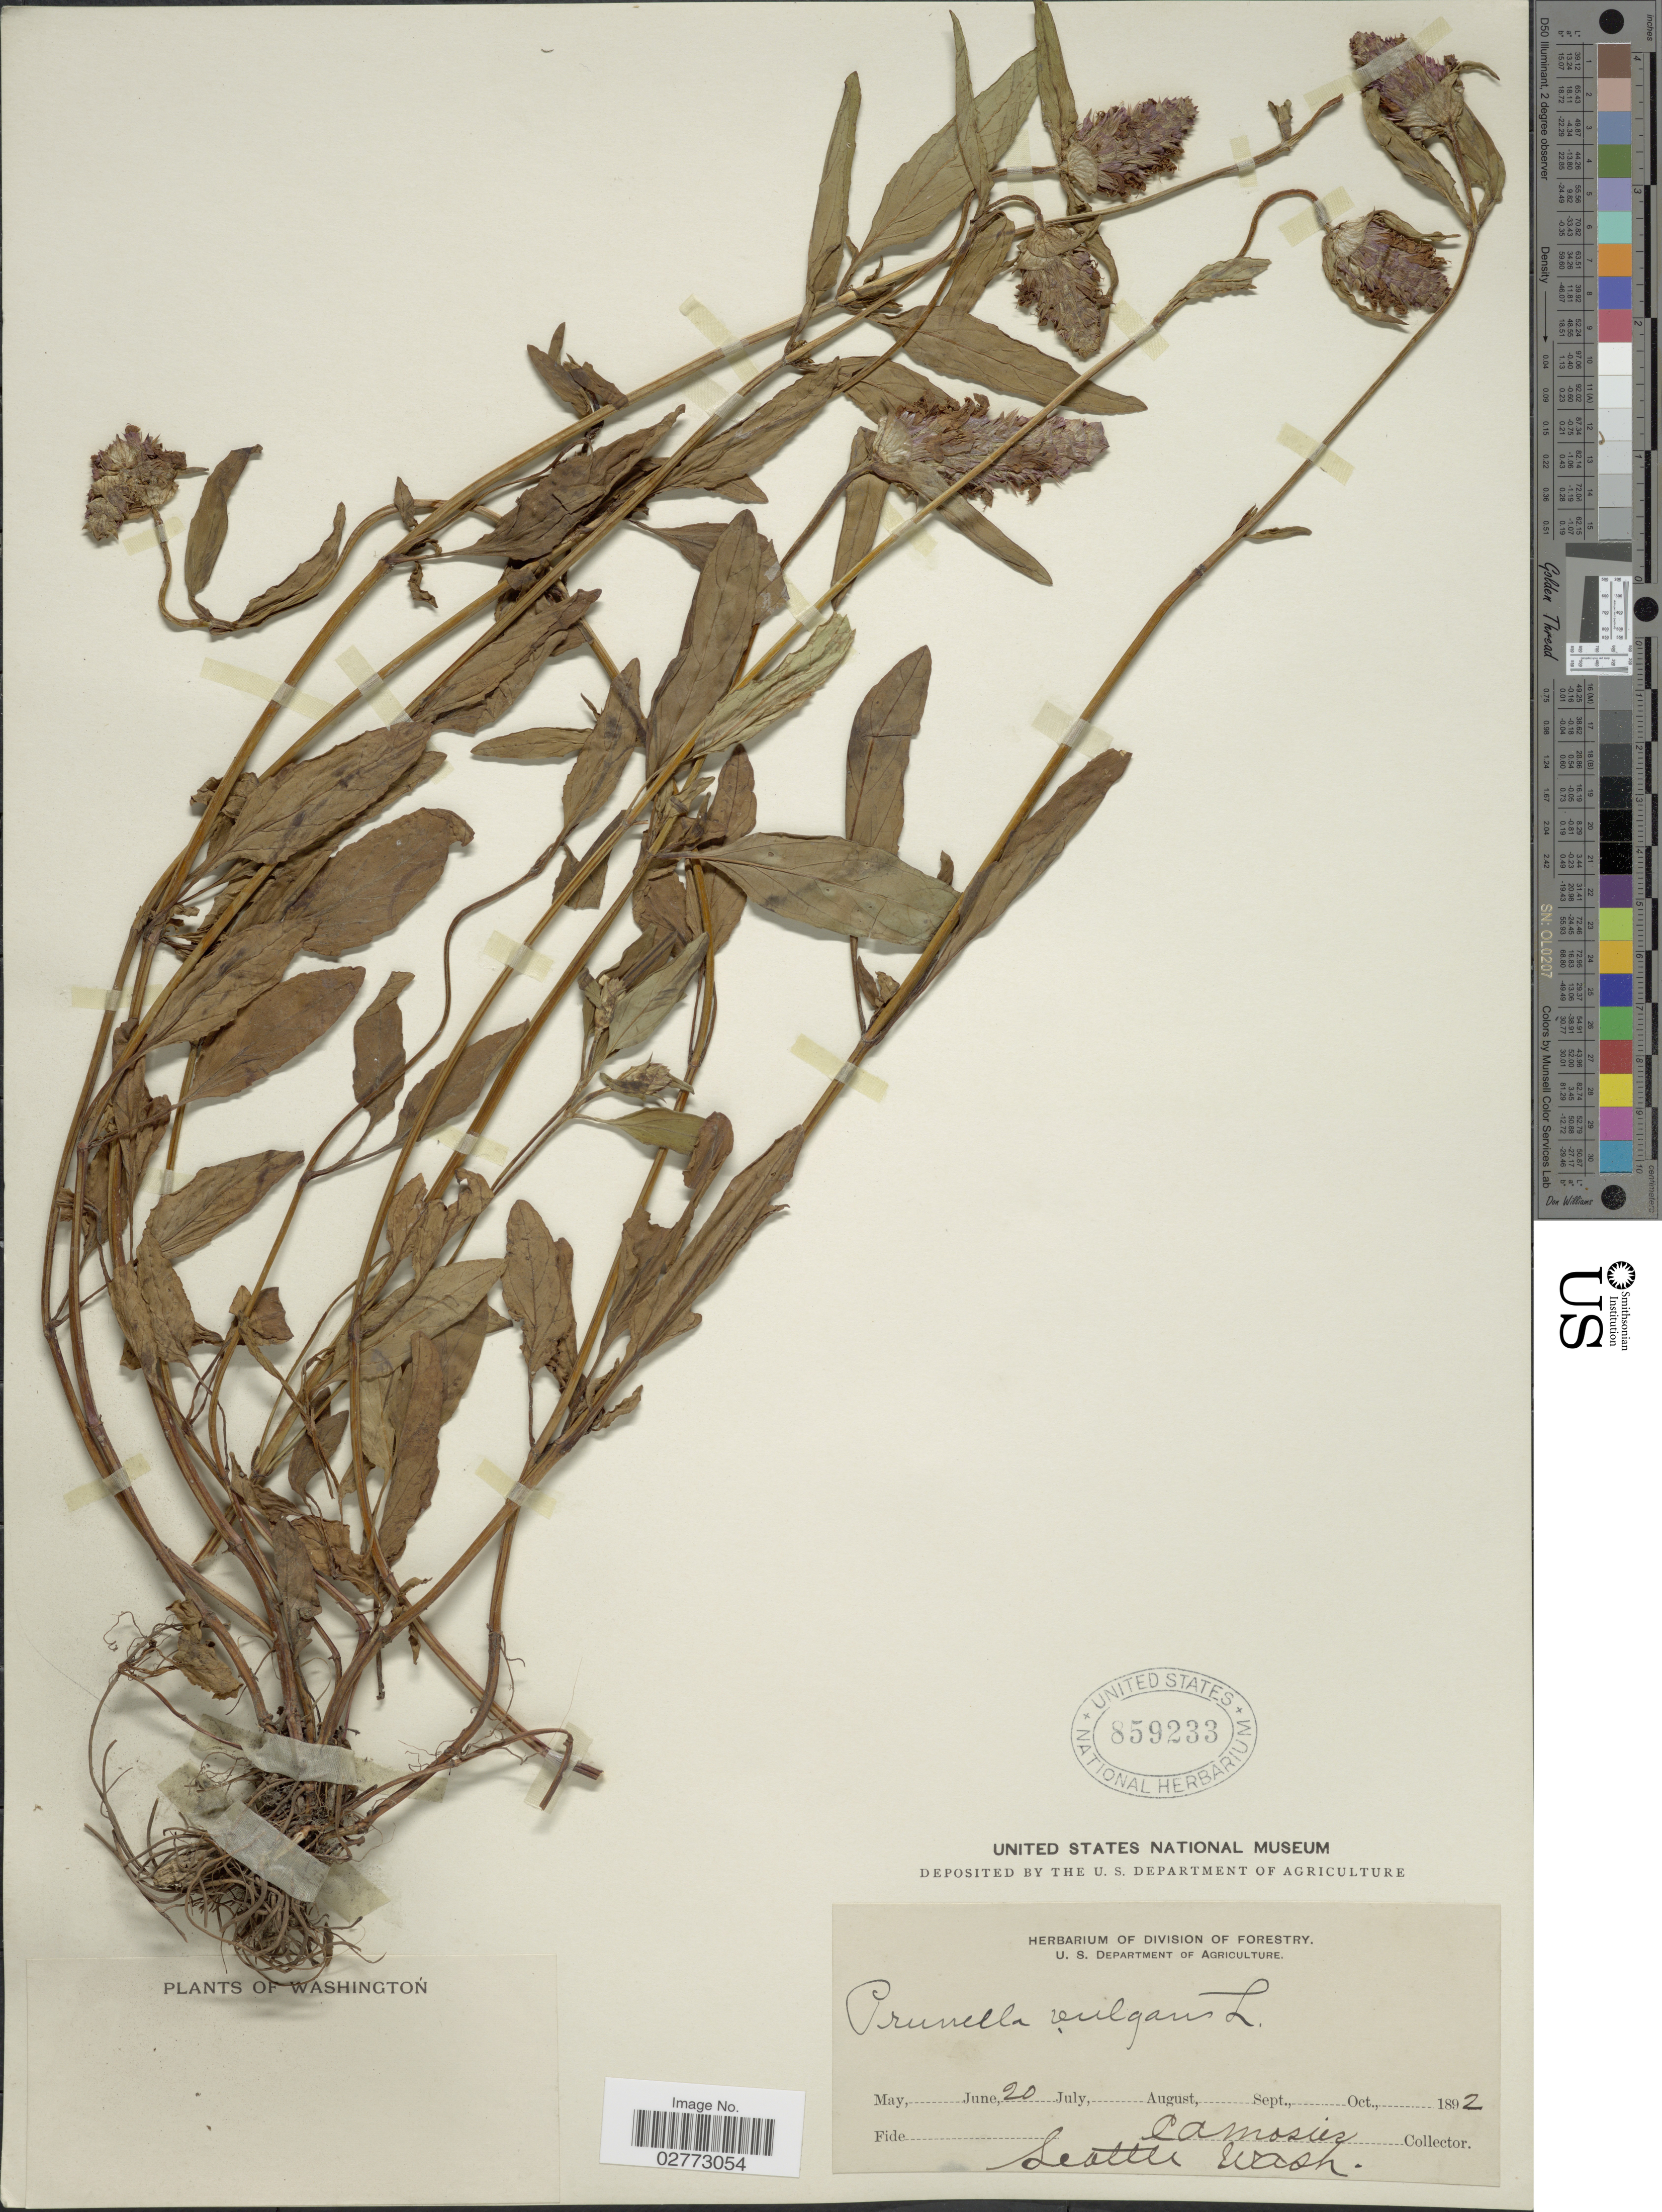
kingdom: Plantae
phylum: Tracheophyta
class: Magnoliopsida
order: Lamiales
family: Lamiaceae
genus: Prunella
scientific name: Prunella vulgaris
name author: L.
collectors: C. A. Mosier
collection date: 1892-07-20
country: United States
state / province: Washington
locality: Seatlle.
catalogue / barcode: US 859233